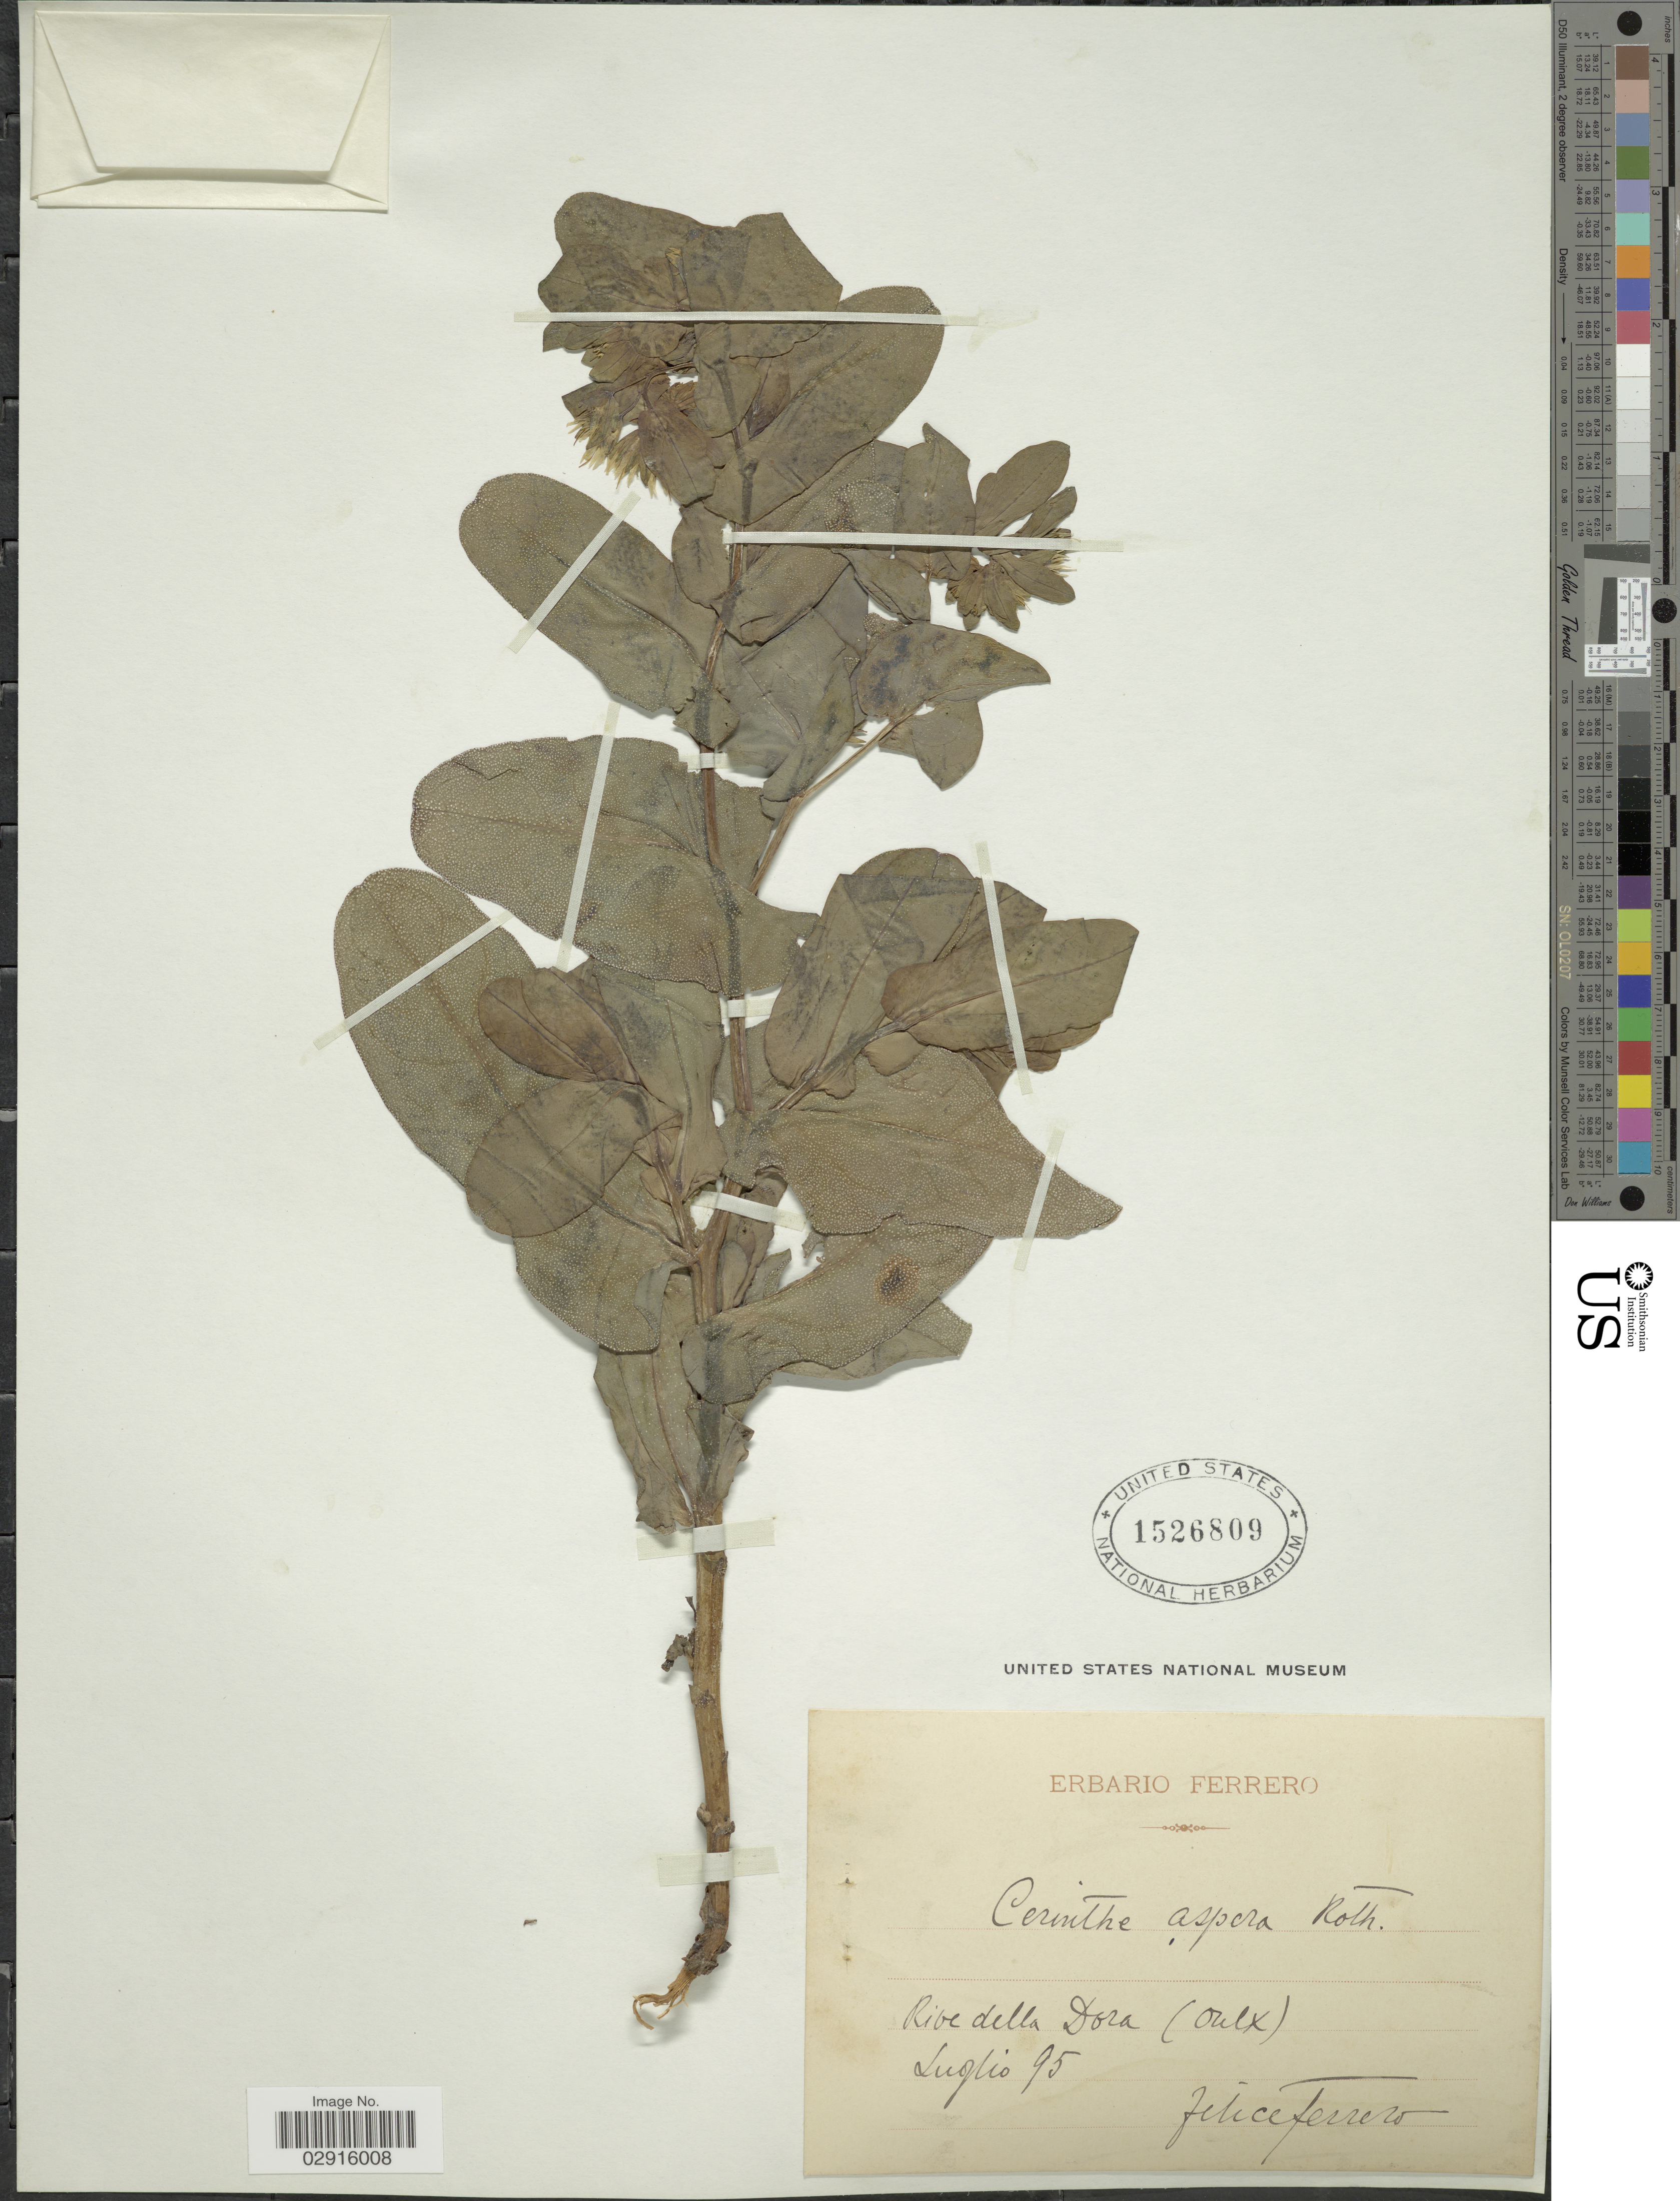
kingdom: Plantae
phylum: Tracheophyta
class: Magnoliopsida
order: Boraginales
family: Boraginaceae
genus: Cerinthe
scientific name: Cerinthe aspera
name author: A. Roth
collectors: F. Ferrero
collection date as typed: Transcribed d/m/y: /7/95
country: Italy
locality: Rive della Dora (Oulx).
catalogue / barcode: US 1526809